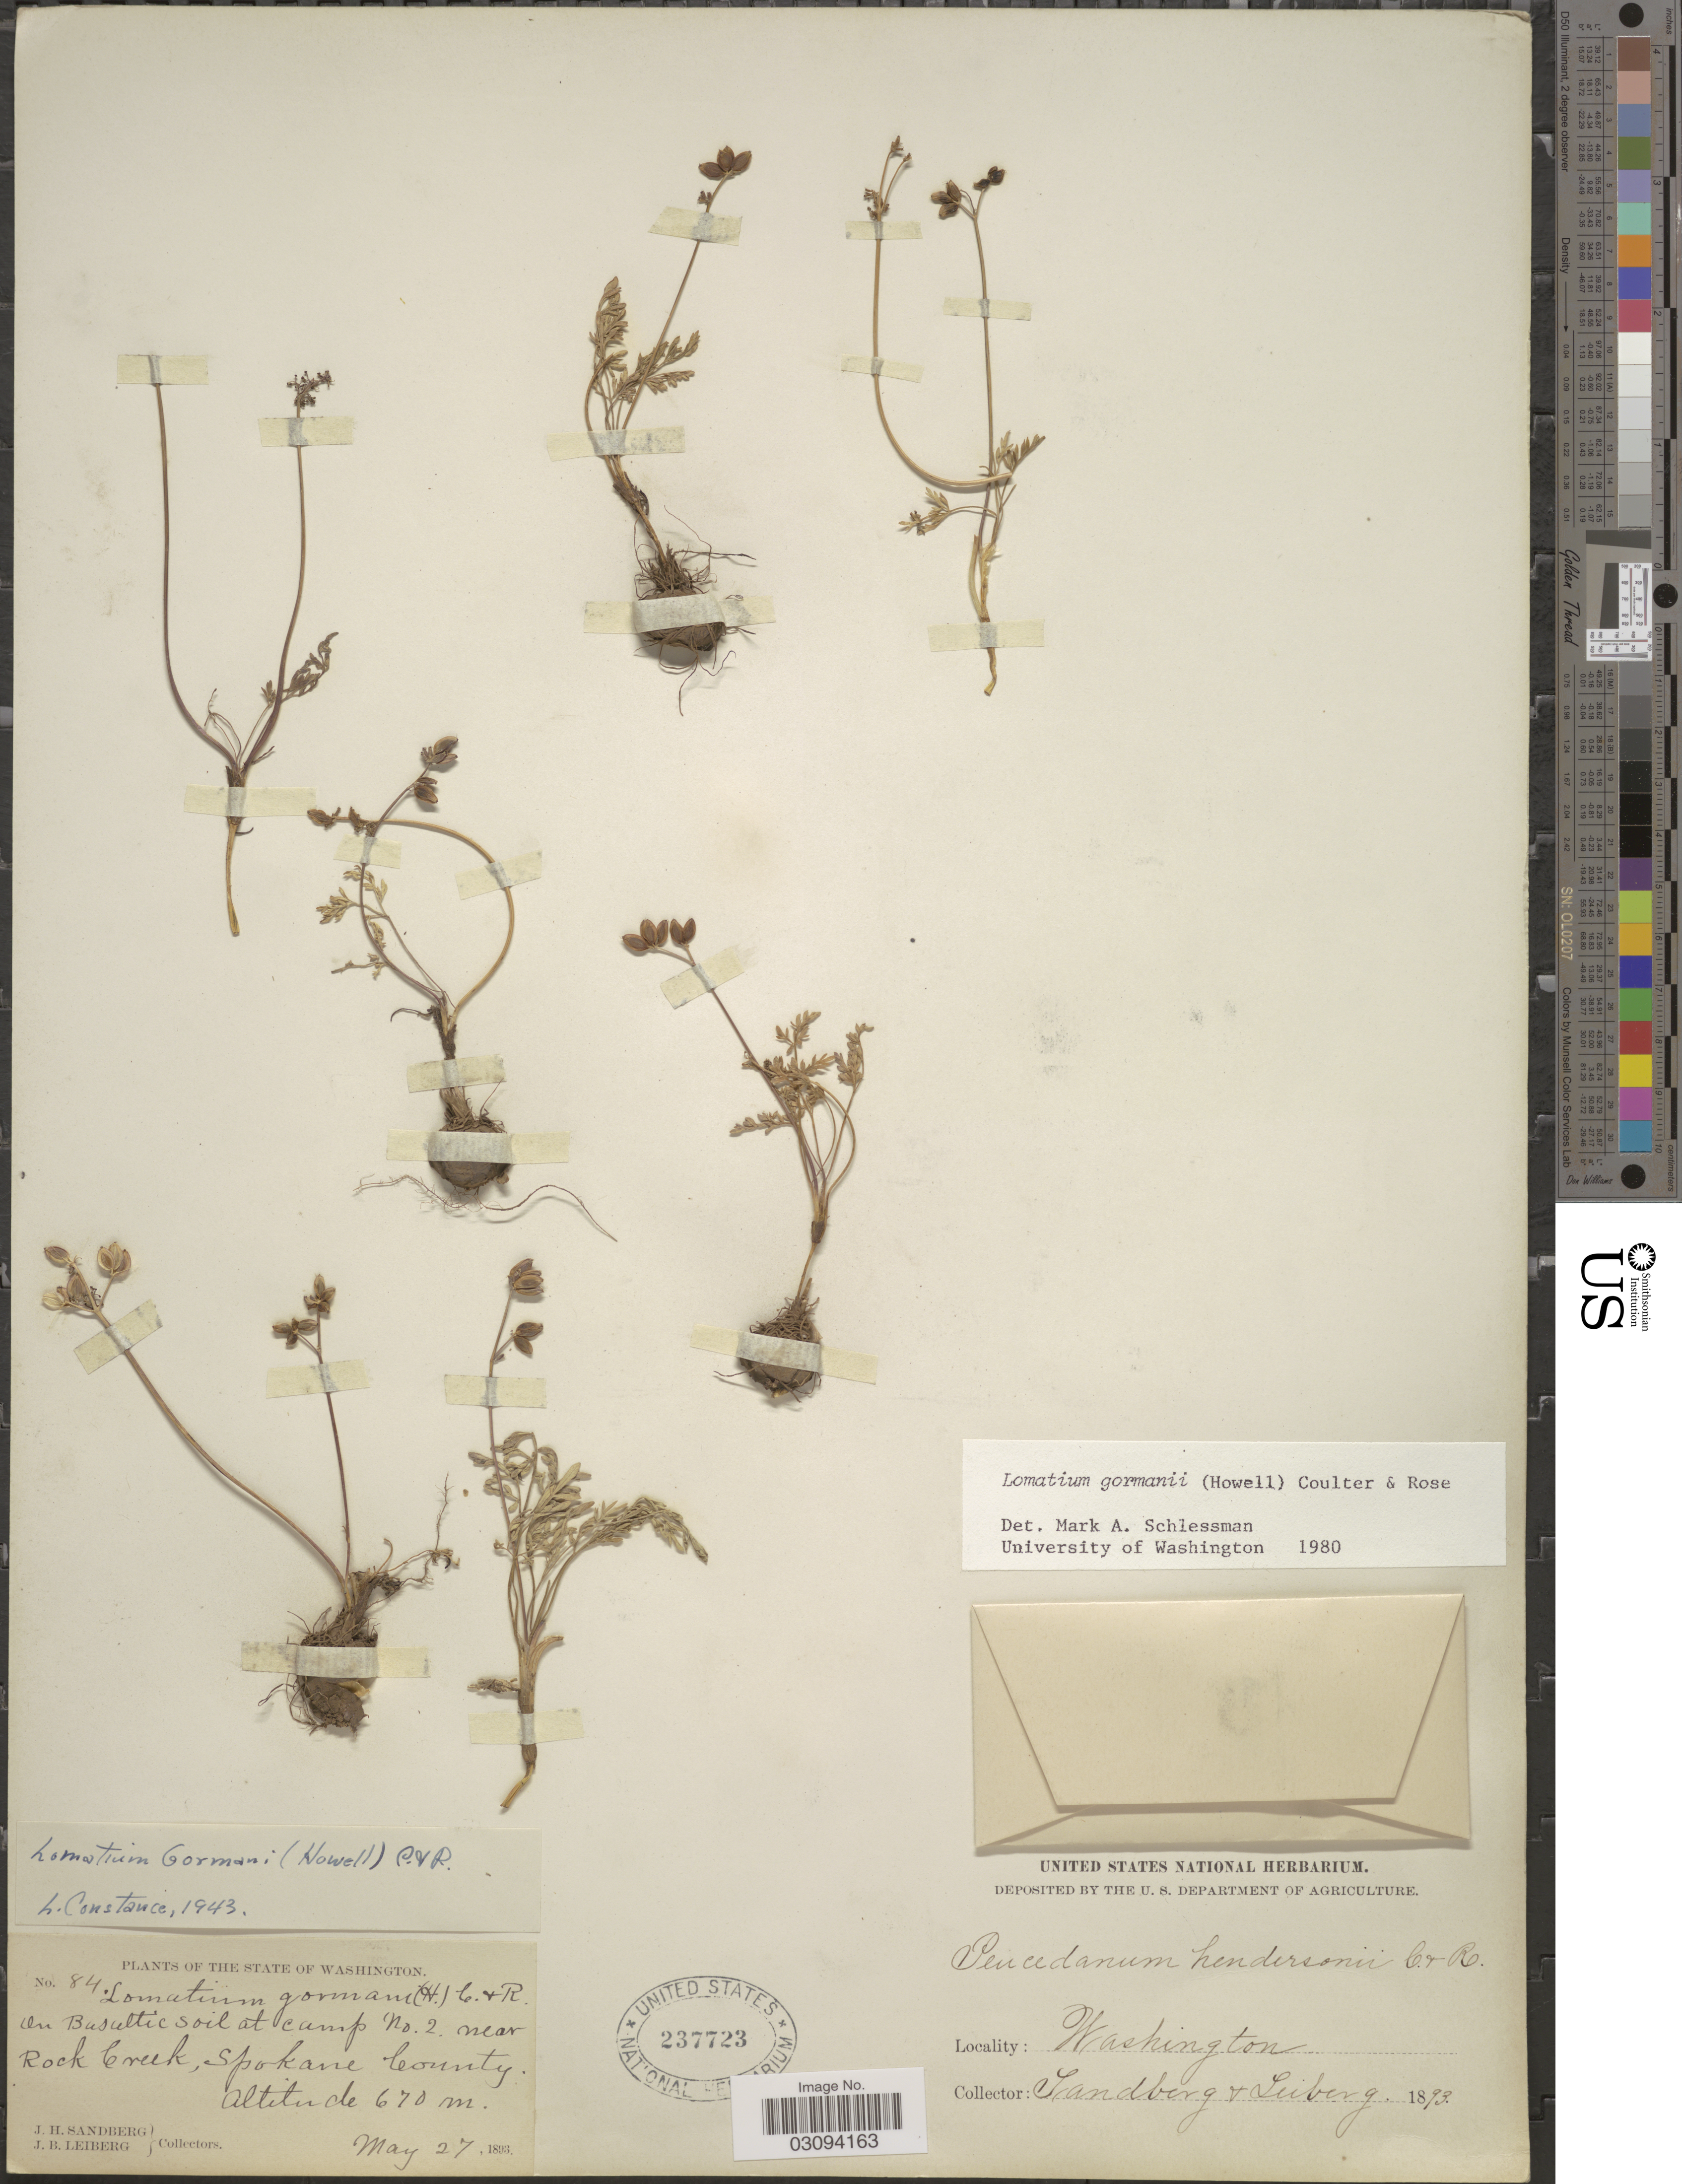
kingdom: Plantae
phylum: Tracheophyta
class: Magnoliopsida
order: Apiales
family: Apiaceae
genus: Lomatium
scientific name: Lomatium gormanii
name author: (Howell) J.M. Coult. & Rose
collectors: J. H. Sandberg & J. B. Leiberg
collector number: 84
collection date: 1893-05-27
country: United States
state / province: Washington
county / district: Spokane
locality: Camp No. 2 near Rock Creek, Spokane County.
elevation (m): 670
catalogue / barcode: US 237723